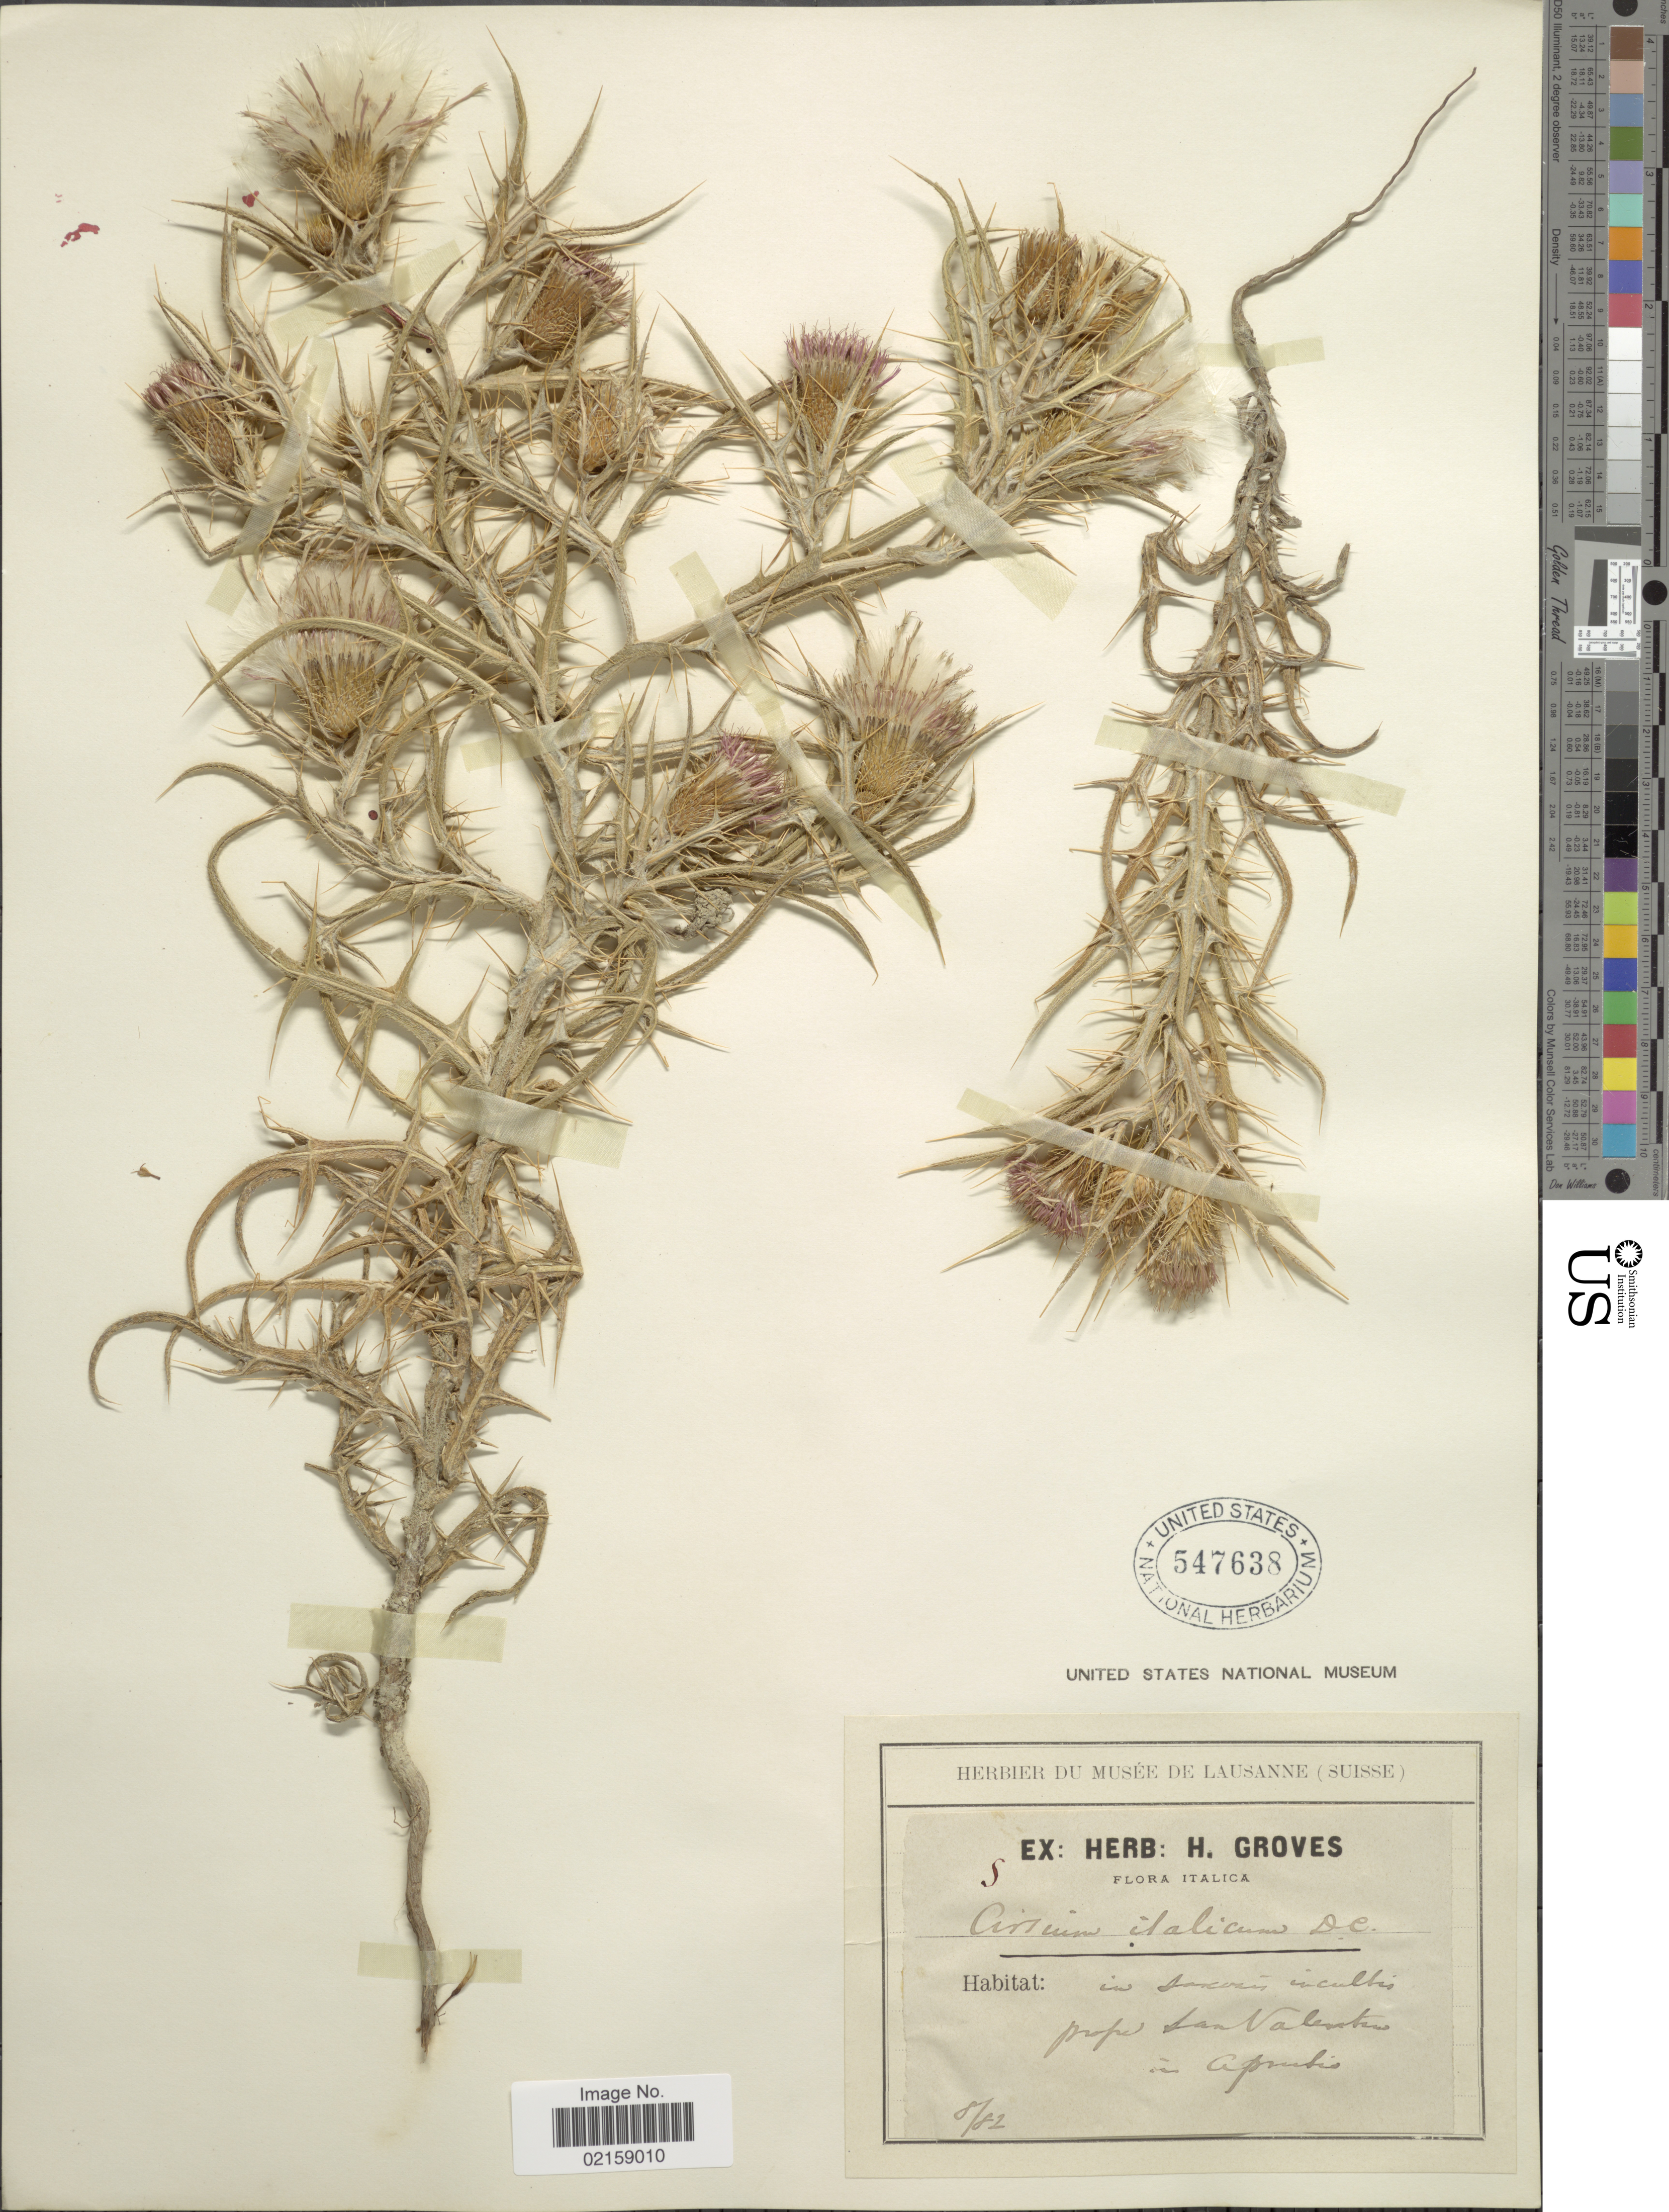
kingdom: Plantae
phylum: Tracheophyta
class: Magnoliopsida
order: Asterales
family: Asteraceae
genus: Cirsium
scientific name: Cirsium italicum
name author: (Savi) DC.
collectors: ex herb. H. Groves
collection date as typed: Transcribed d/m/y: /8/82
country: Italy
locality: In saxonis incultis prope San Valentino in aprutis. [interpreted]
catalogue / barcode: US 547638